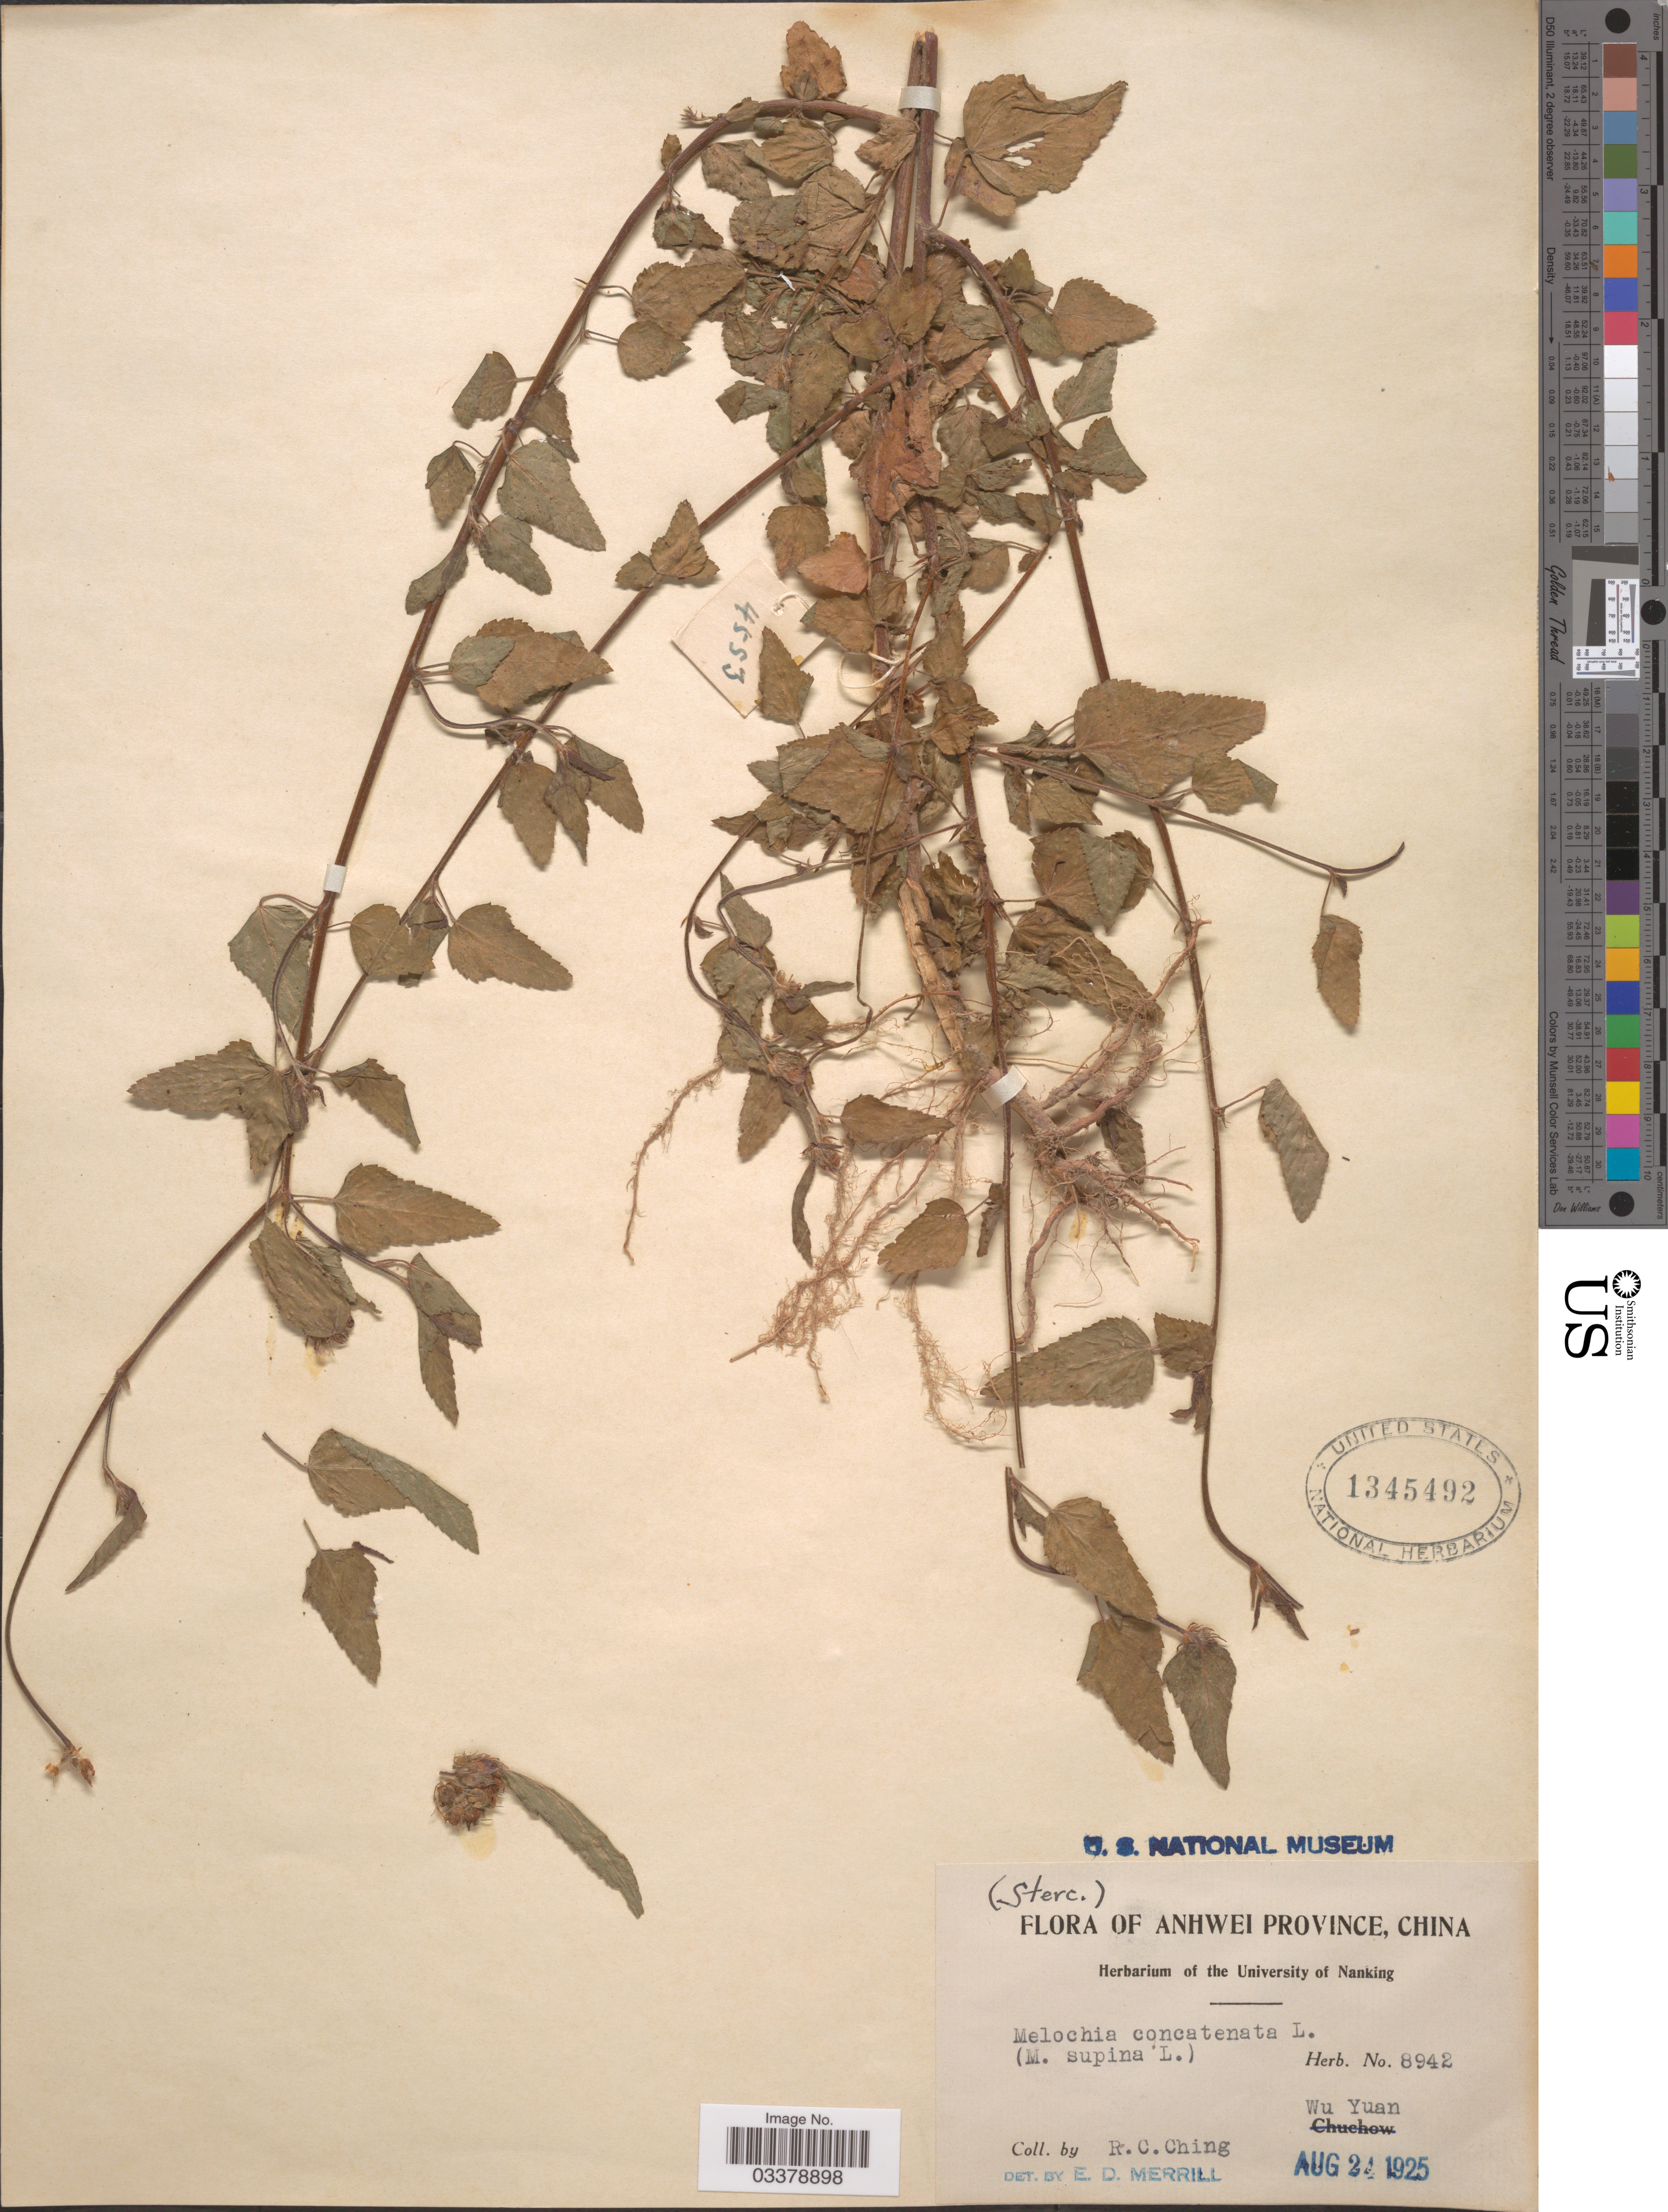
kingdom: Plantae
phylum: Tracheophyta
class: Magnoliopsida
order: Malvales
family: Malvaceae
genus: Melochia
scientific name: Melochia corchorifolia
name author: L.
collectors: R. C. Ching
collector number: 8942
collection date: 1925-08-24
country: China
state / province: Anhui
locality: Anhwei Province, Wu Yuan.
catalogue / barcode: US 1345492